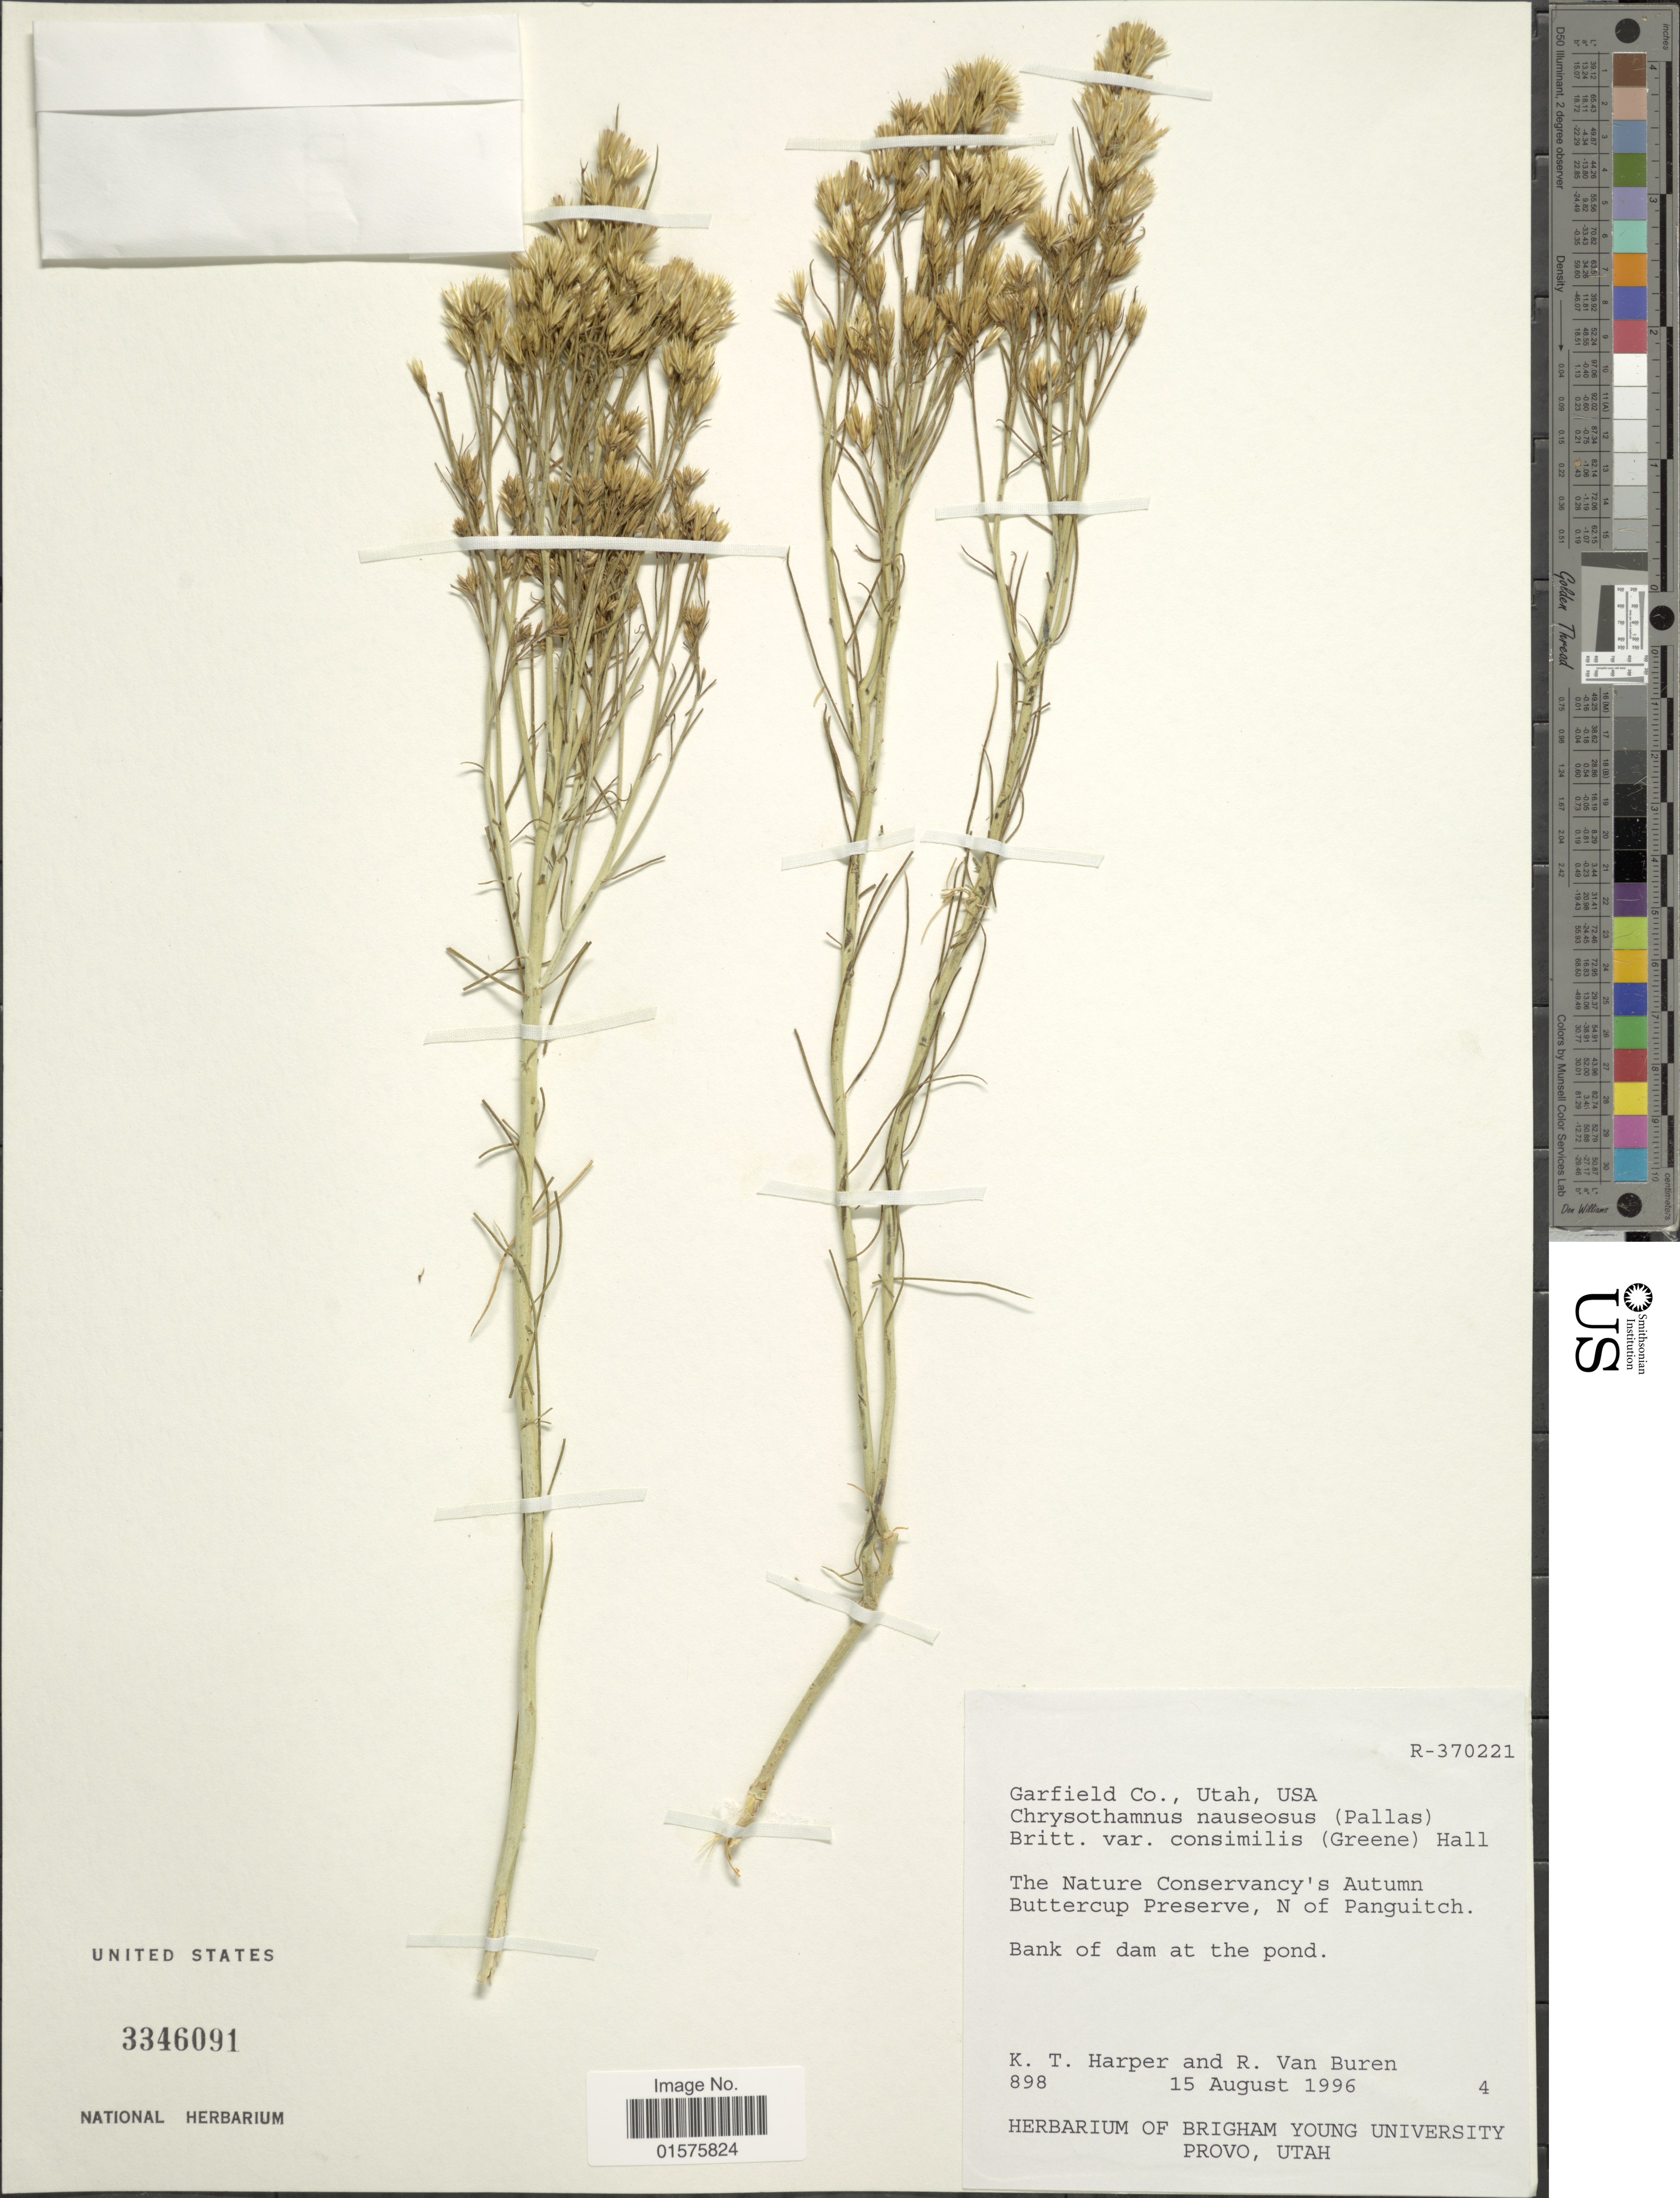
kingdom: Plantae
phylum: Tracheophyta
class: Magnoliopsida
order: Asterales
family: Asteraceae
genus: Ericameria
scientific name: Ericameria nauseosa var. oreophila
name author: (A. Nelson) G.L. Nesom & G.I. Baird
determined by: Urbatsch, Lowell E., Curator (LSU), Louisiana State University (UNITED STATES)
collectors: K. Harper & P. Von Büren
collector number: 898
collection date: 1996-08-15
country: United States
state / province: Utah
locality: Garfield Co. The Nature Conservancy's Autumn Buttercup Preserve, N of Panguitch. Bank of dam at the pond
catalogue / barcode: US 3346091